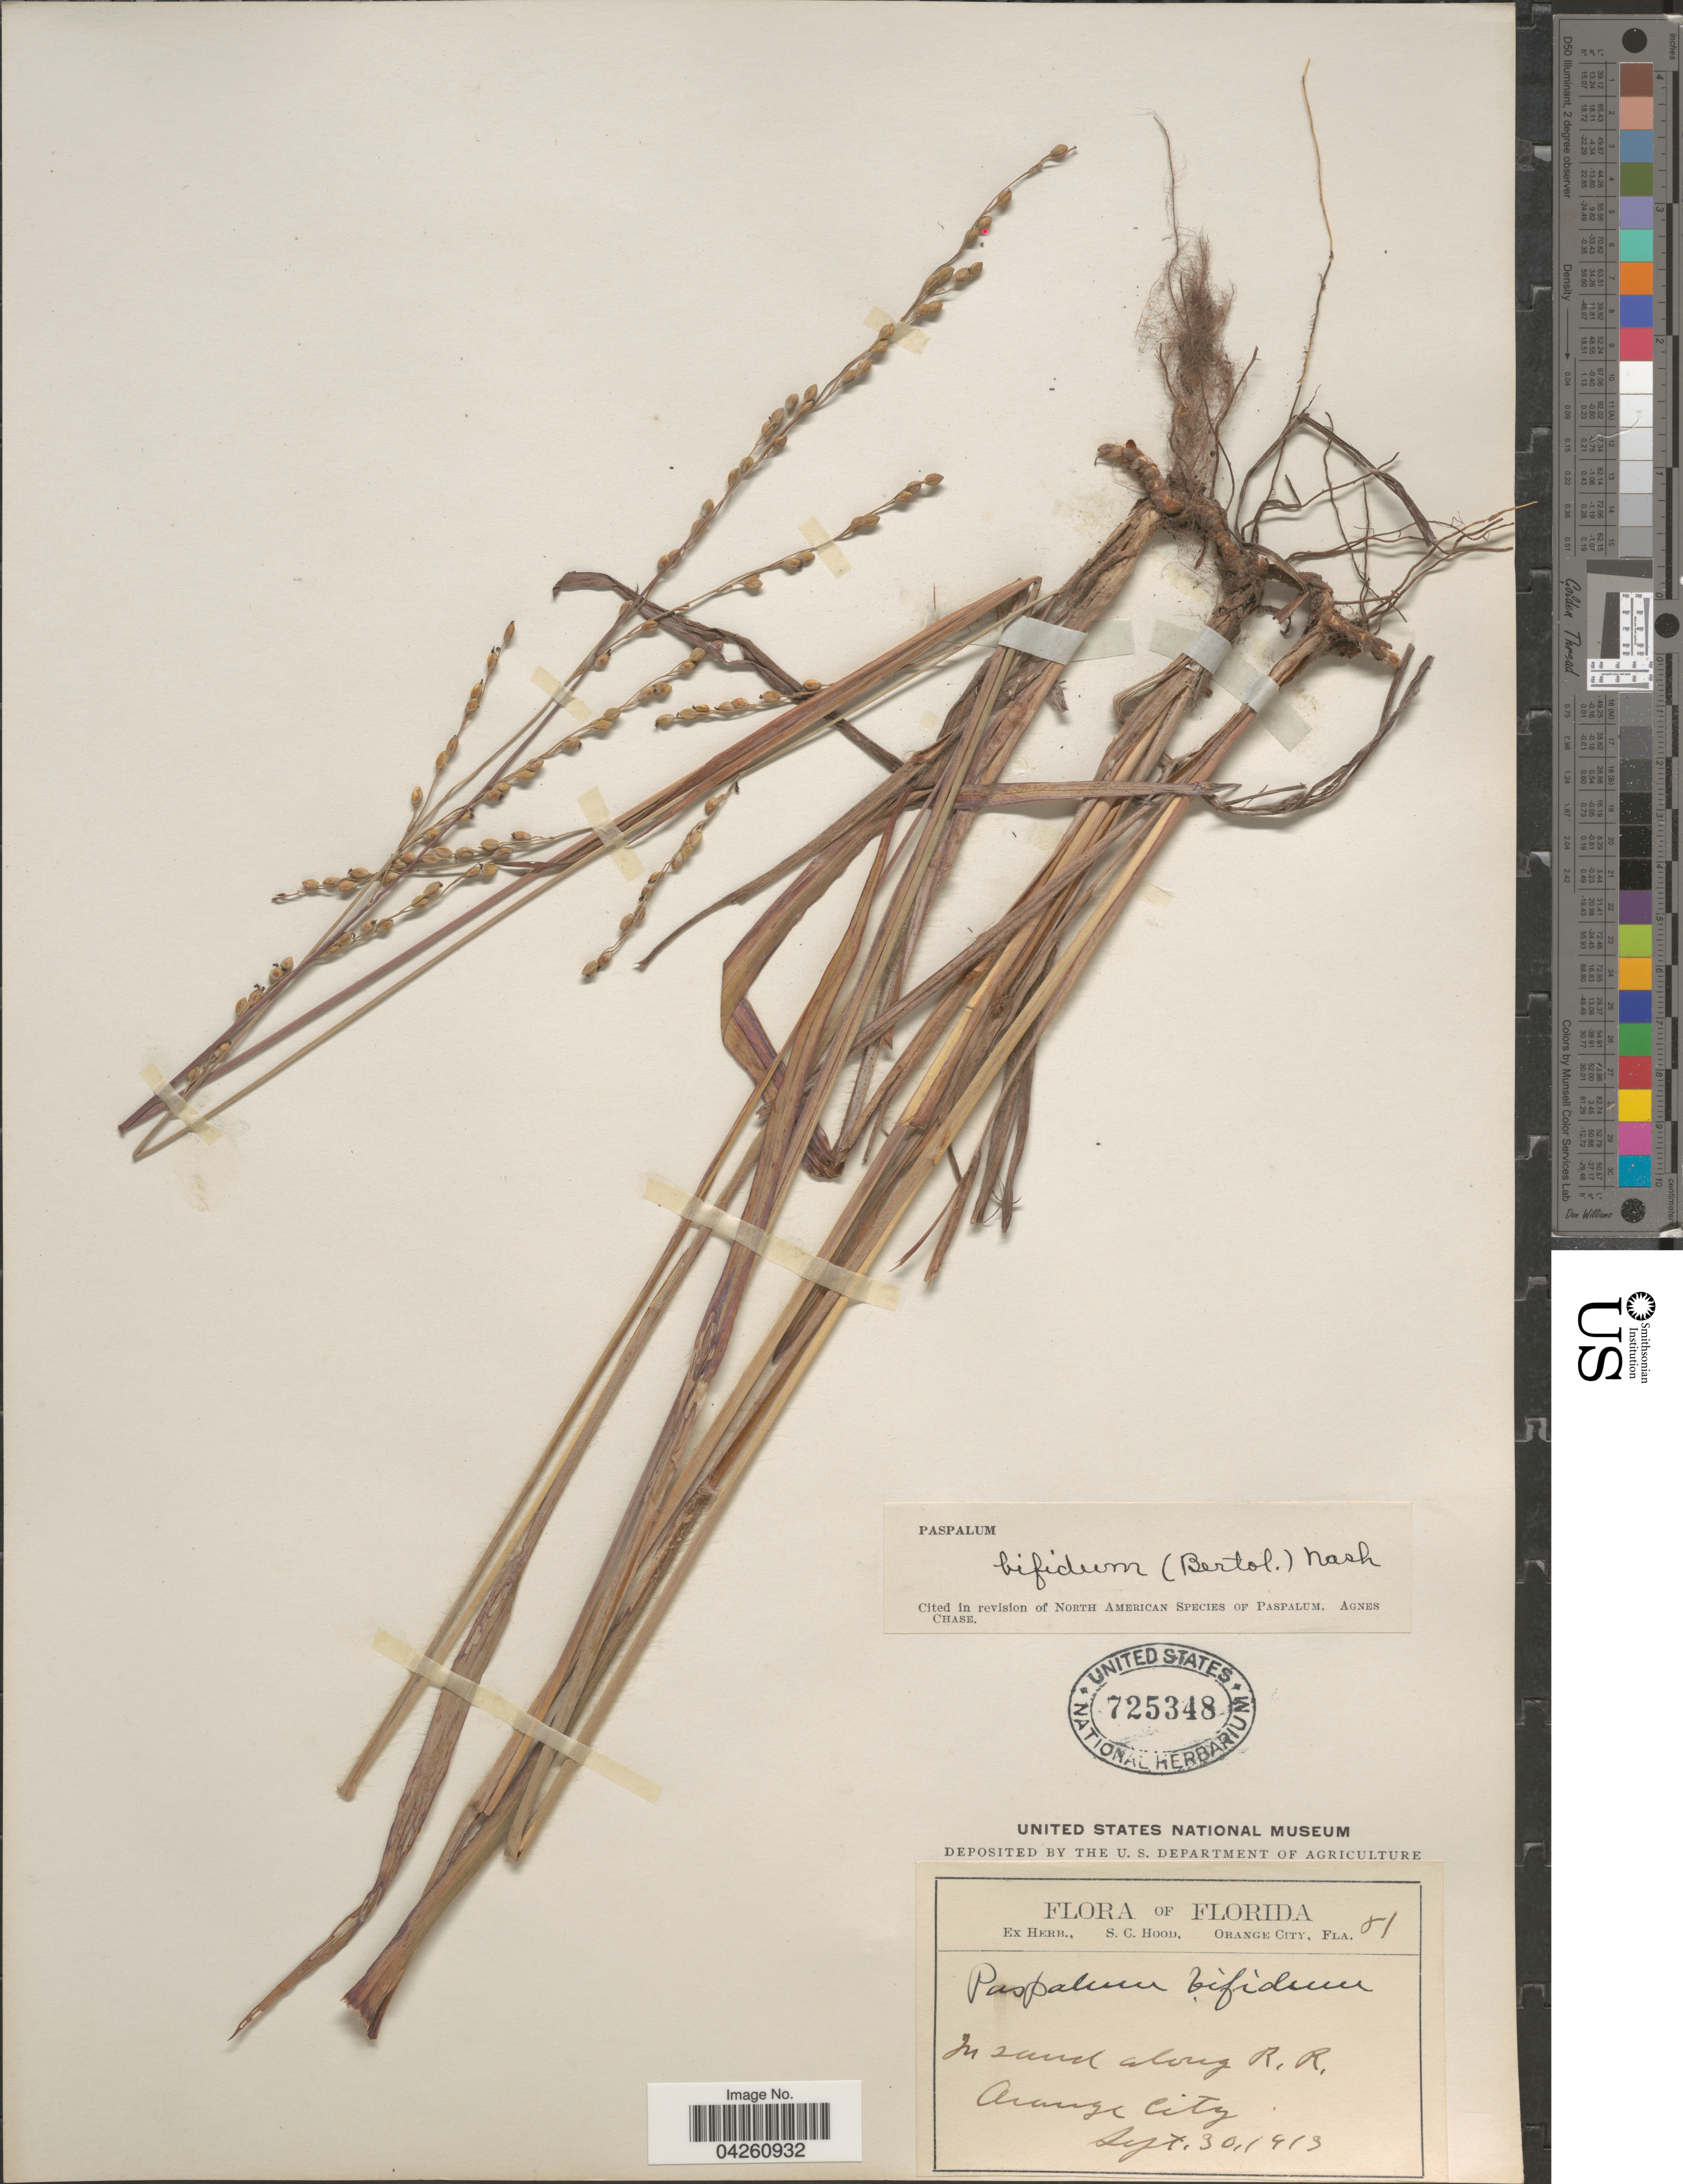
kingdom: Plantae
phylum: Tracheophyta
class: Liliopsida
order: Poales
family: Poaceae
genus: Paspalum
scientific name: Paspalum bifidum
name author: (Bertol.) Nash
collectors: Ex herb. S. C. Hood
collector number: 81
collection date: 1913-09-30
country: United States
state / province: Florida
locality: In sand along R. R. Orange City.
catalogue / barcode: US 725348